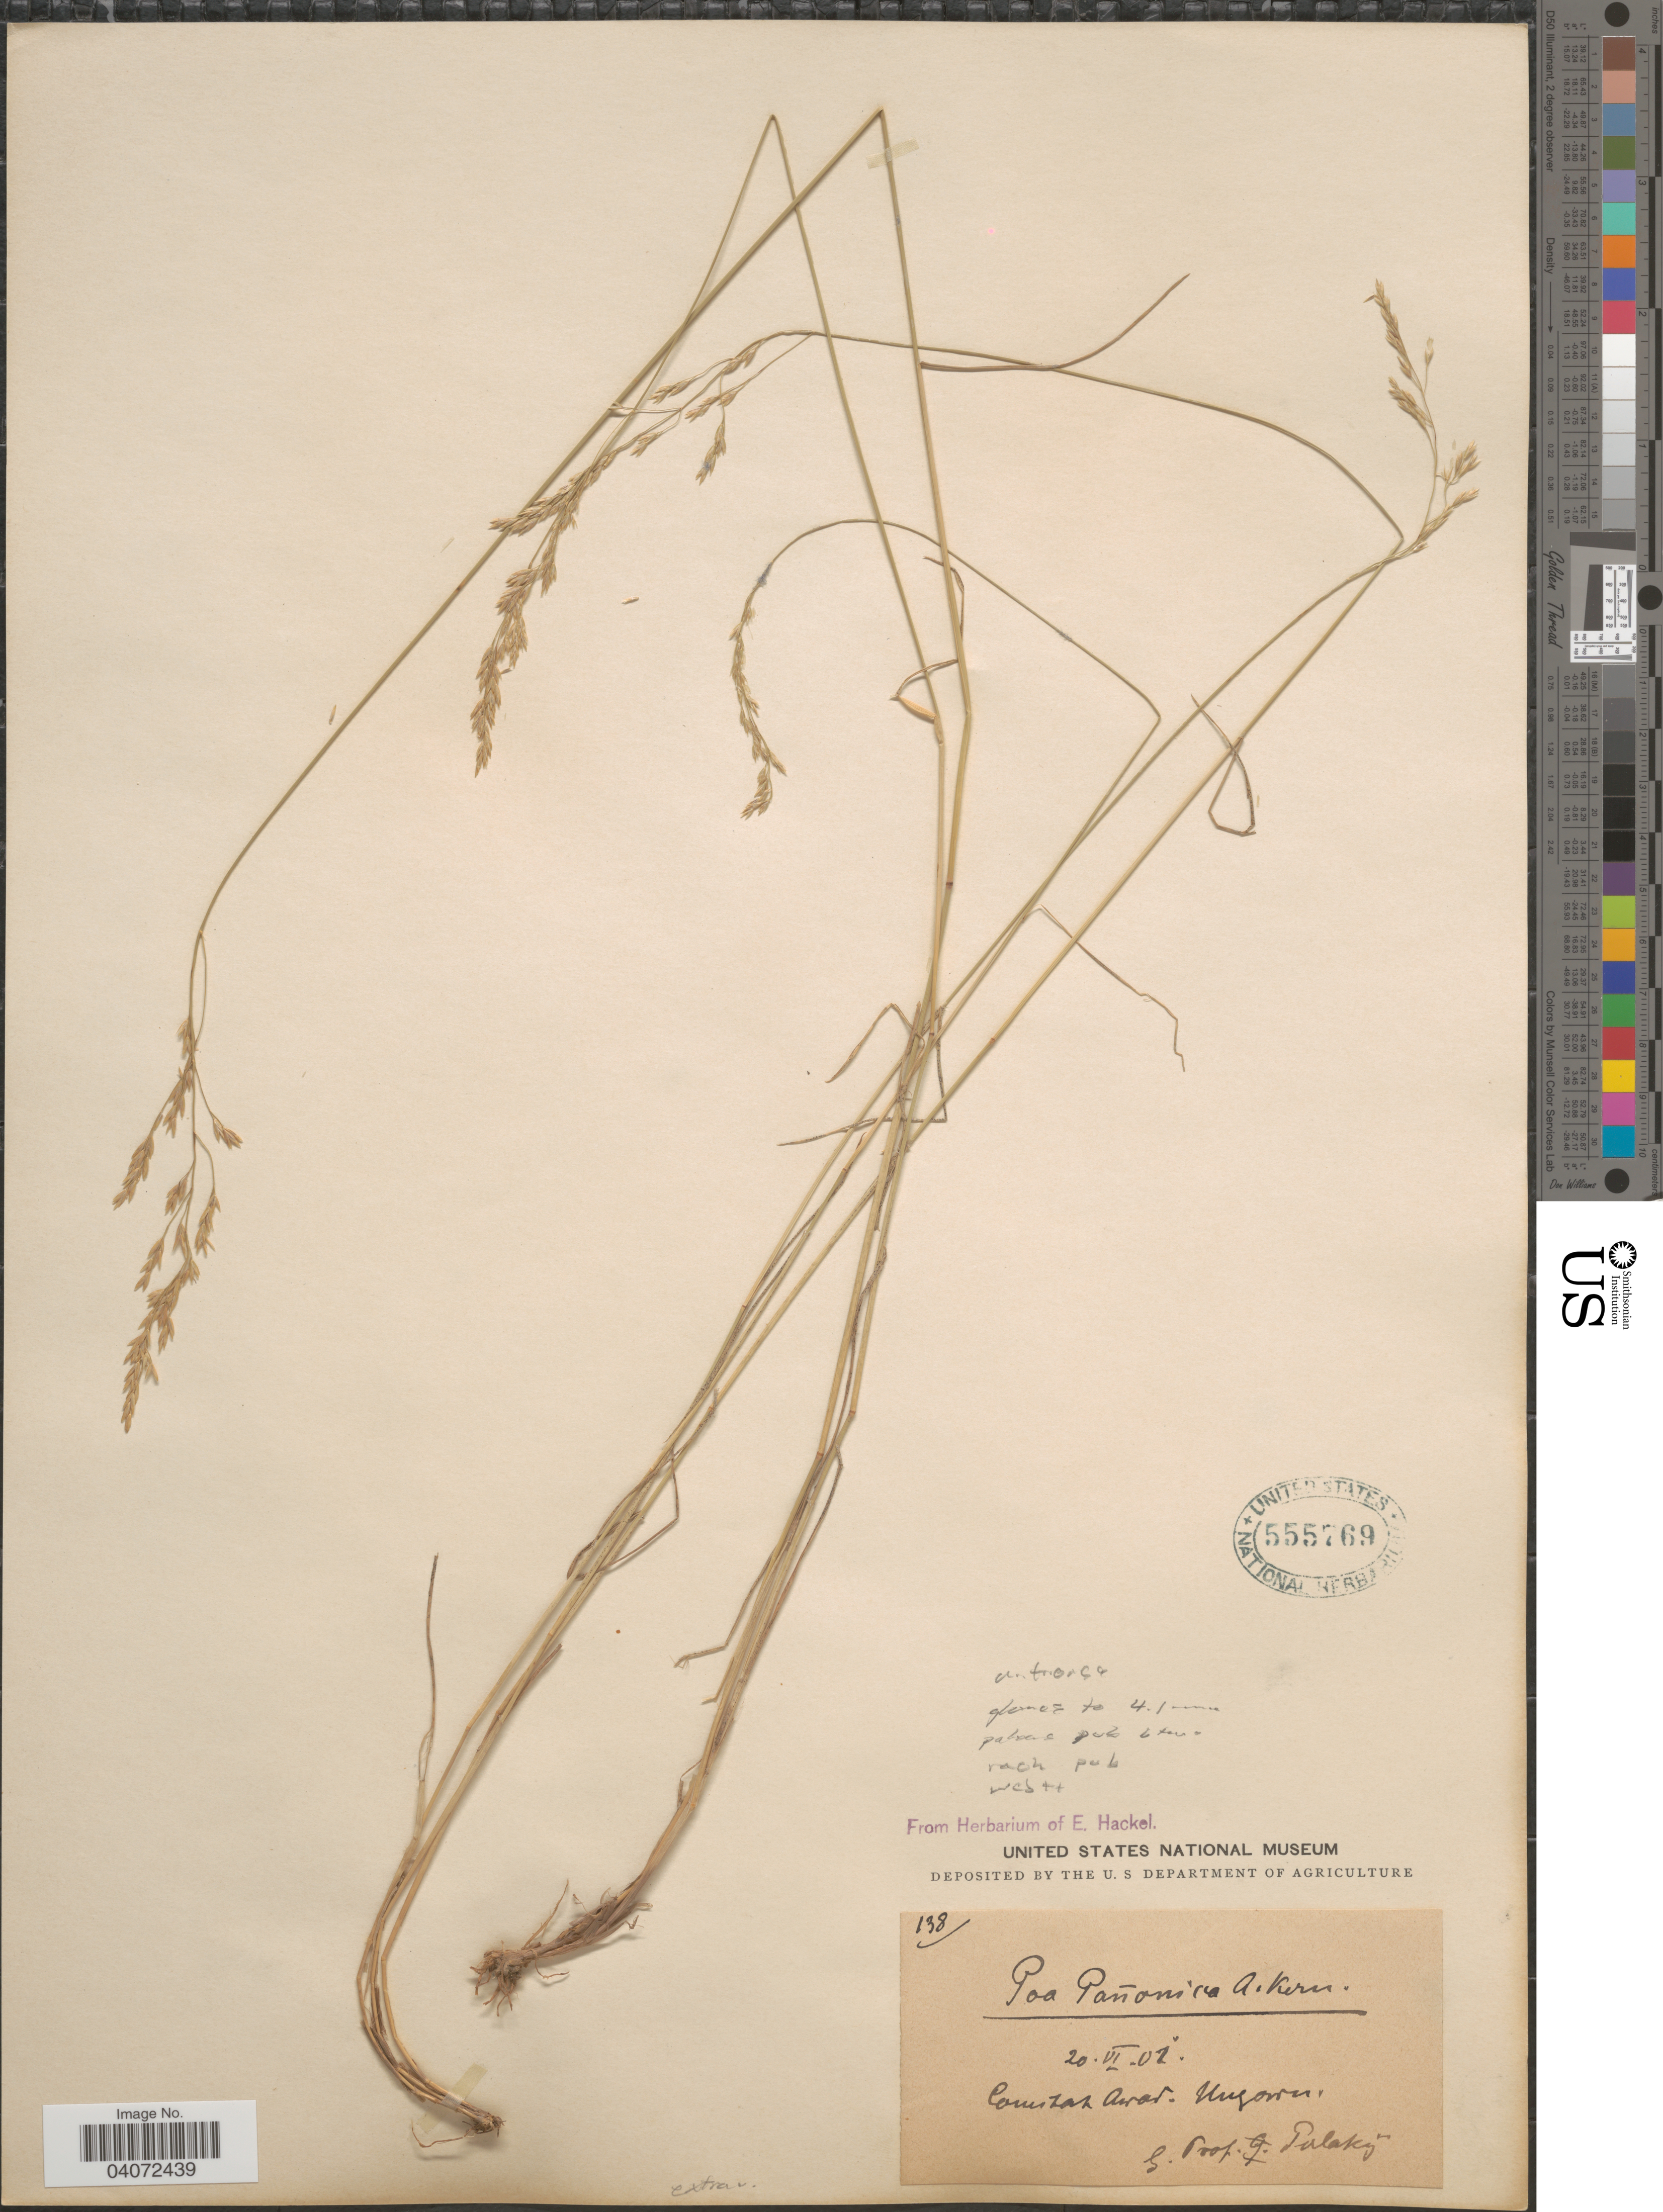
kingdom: Plantae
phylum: Tracheophyta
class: Liliopsida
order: Poales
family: Poaceae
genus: Poa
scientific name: Poa pannonica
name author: A. Kern.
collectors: Perlaky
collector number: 138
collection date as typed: Transcribed d/m/y: 20/6/1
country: Hungary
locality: Comitat Arad. Ungarn.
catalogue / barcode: US 555769